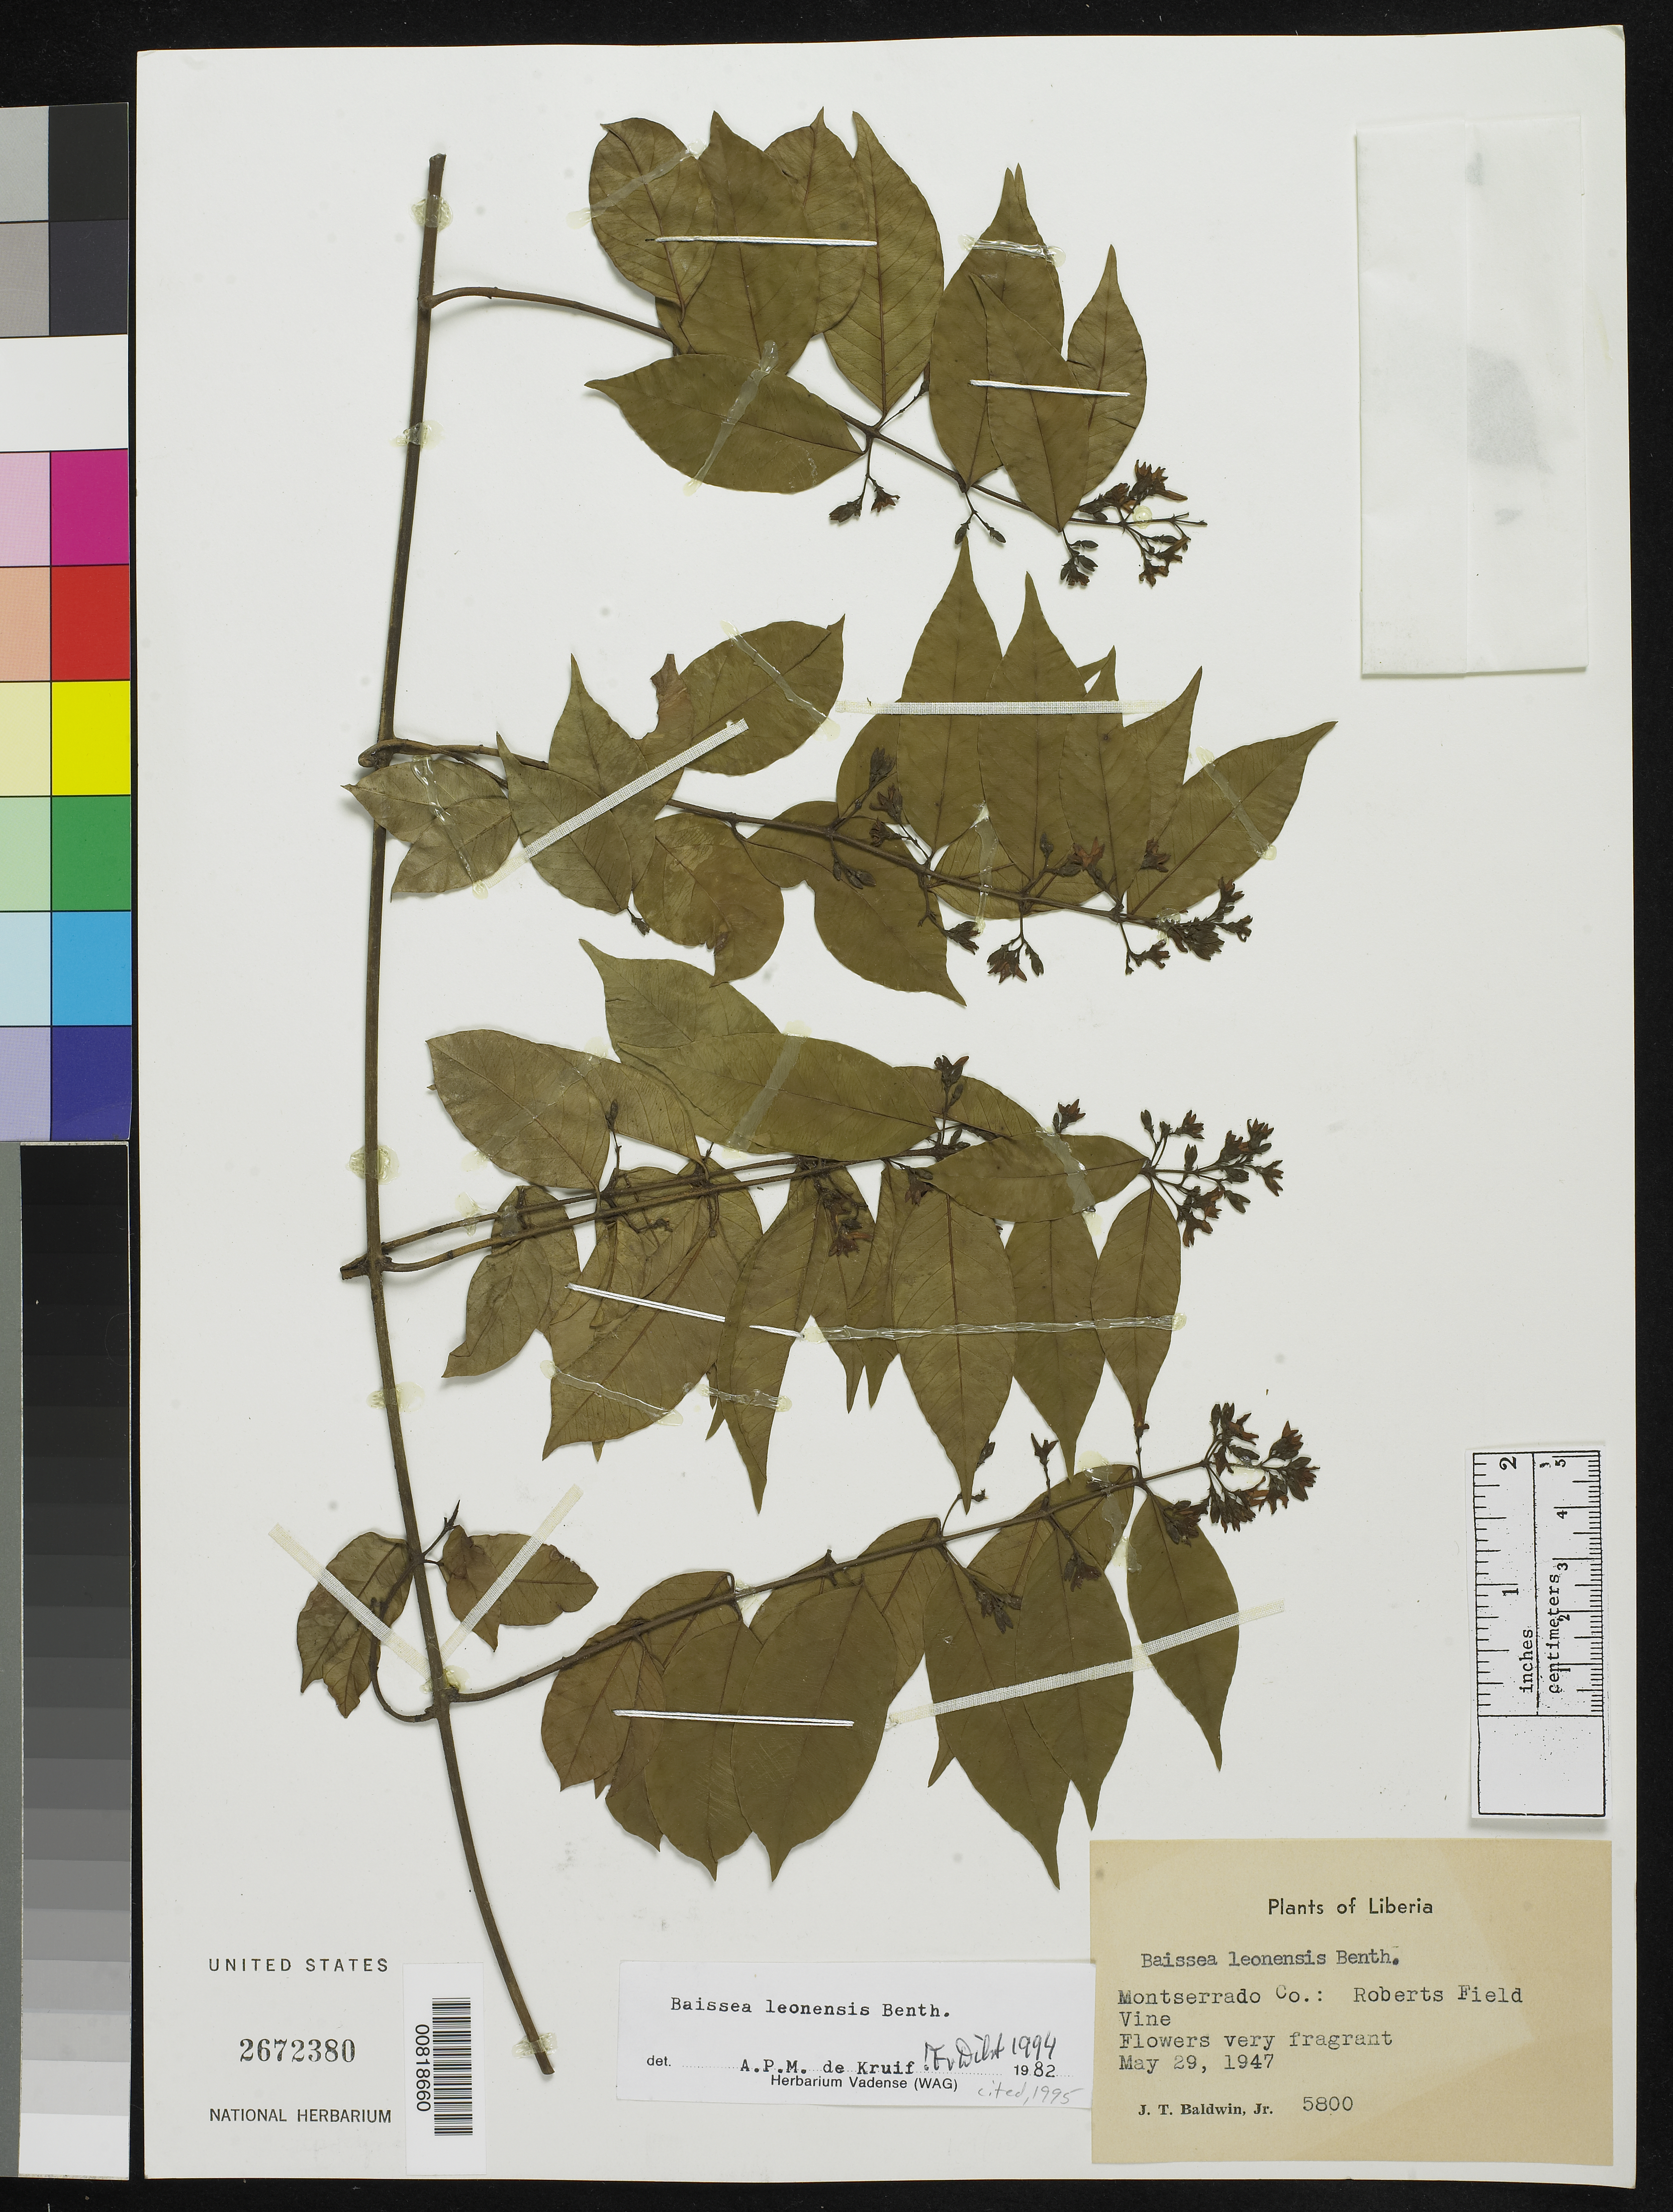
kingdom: Plantae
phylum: Tracheophyta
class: Magnoliopsida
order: Gentianales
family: Apocynaceae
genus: Baissea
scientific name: Baissea leonensis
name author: Benth.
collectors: J. T. Baldwin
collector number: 5800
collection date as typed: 29 May 1947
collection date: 1947-05-29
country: Liberia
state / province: Montserrado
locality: Roberts Field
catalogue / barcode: US 2672380